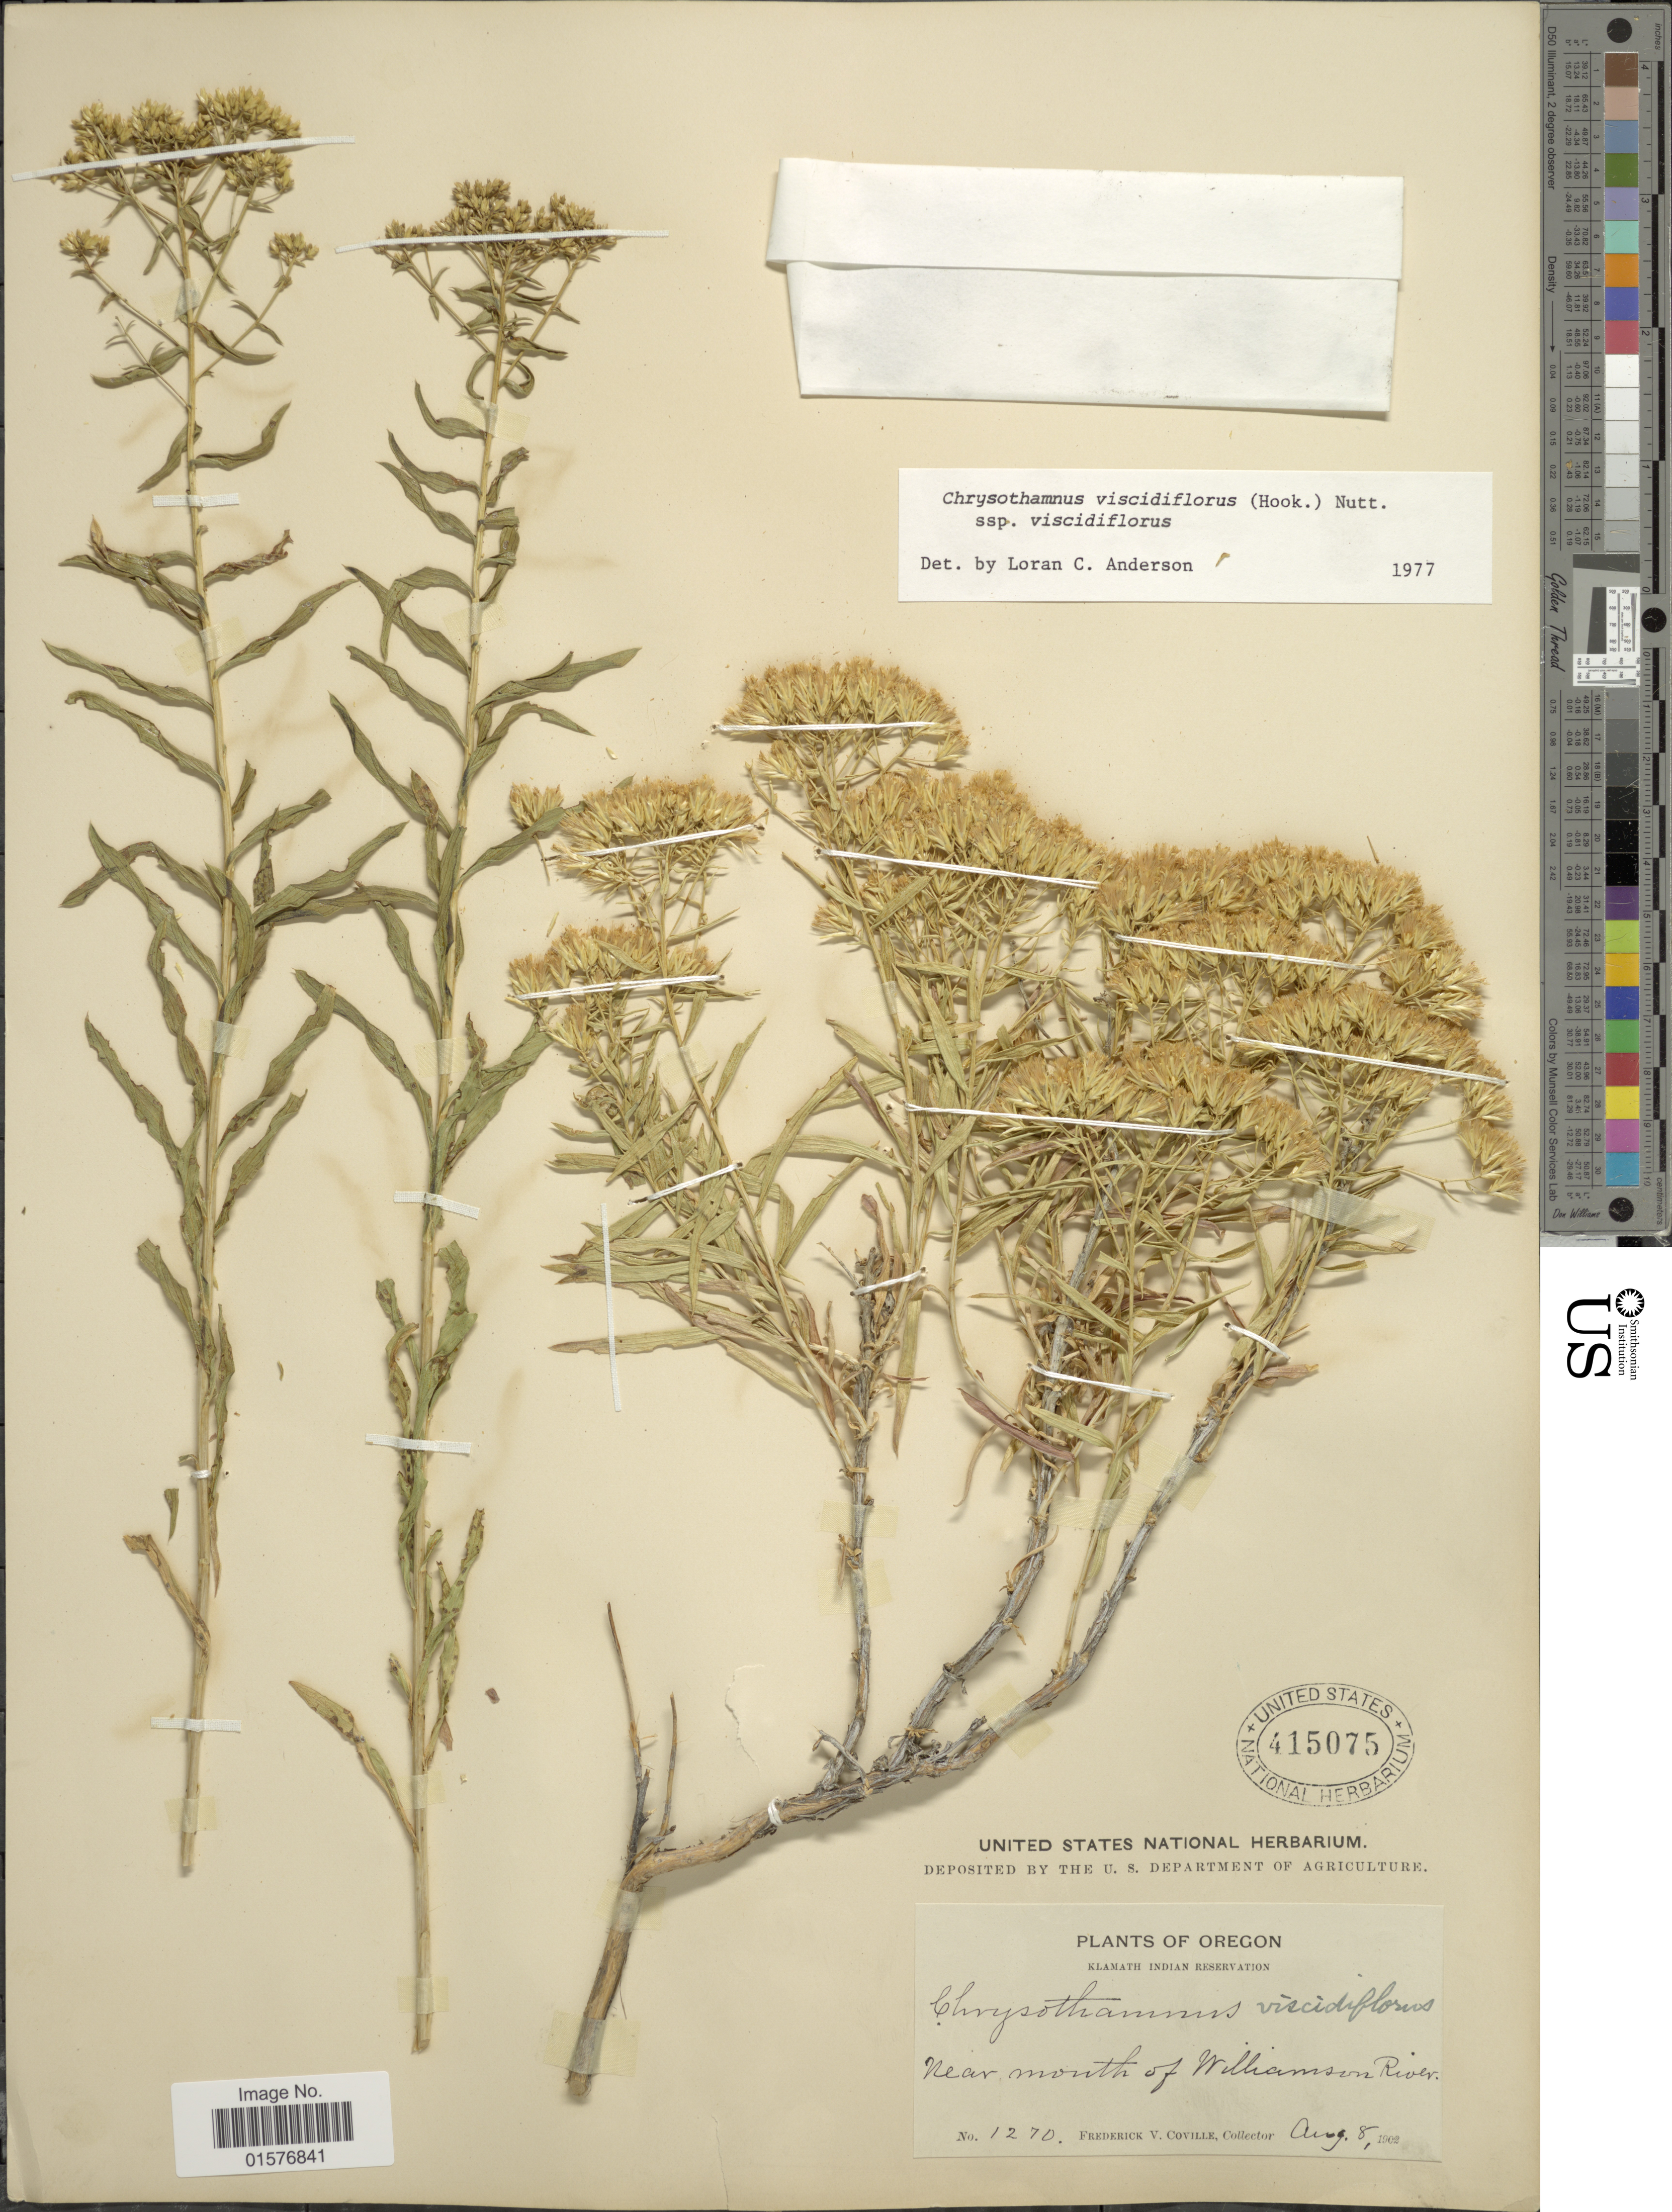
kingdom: Plantae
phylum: Tracheophyta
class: Magnoliopsida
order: Asterales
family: Asteraceae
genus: Chrysothamnus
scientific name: Chrysothamnus viscidiflorus subsp. viscidiflorus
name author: (Hook.) Nutt.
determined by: Urbatsch, Lowell E., Curator (LSU), Louisiana State University (UNITED STATES)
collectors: F. V. Coville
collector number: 1270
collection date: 1902-08-08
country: United States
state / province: Oregon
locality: Klamath Indian Reservation, near mouth of Williamson River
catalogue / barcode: US 415075